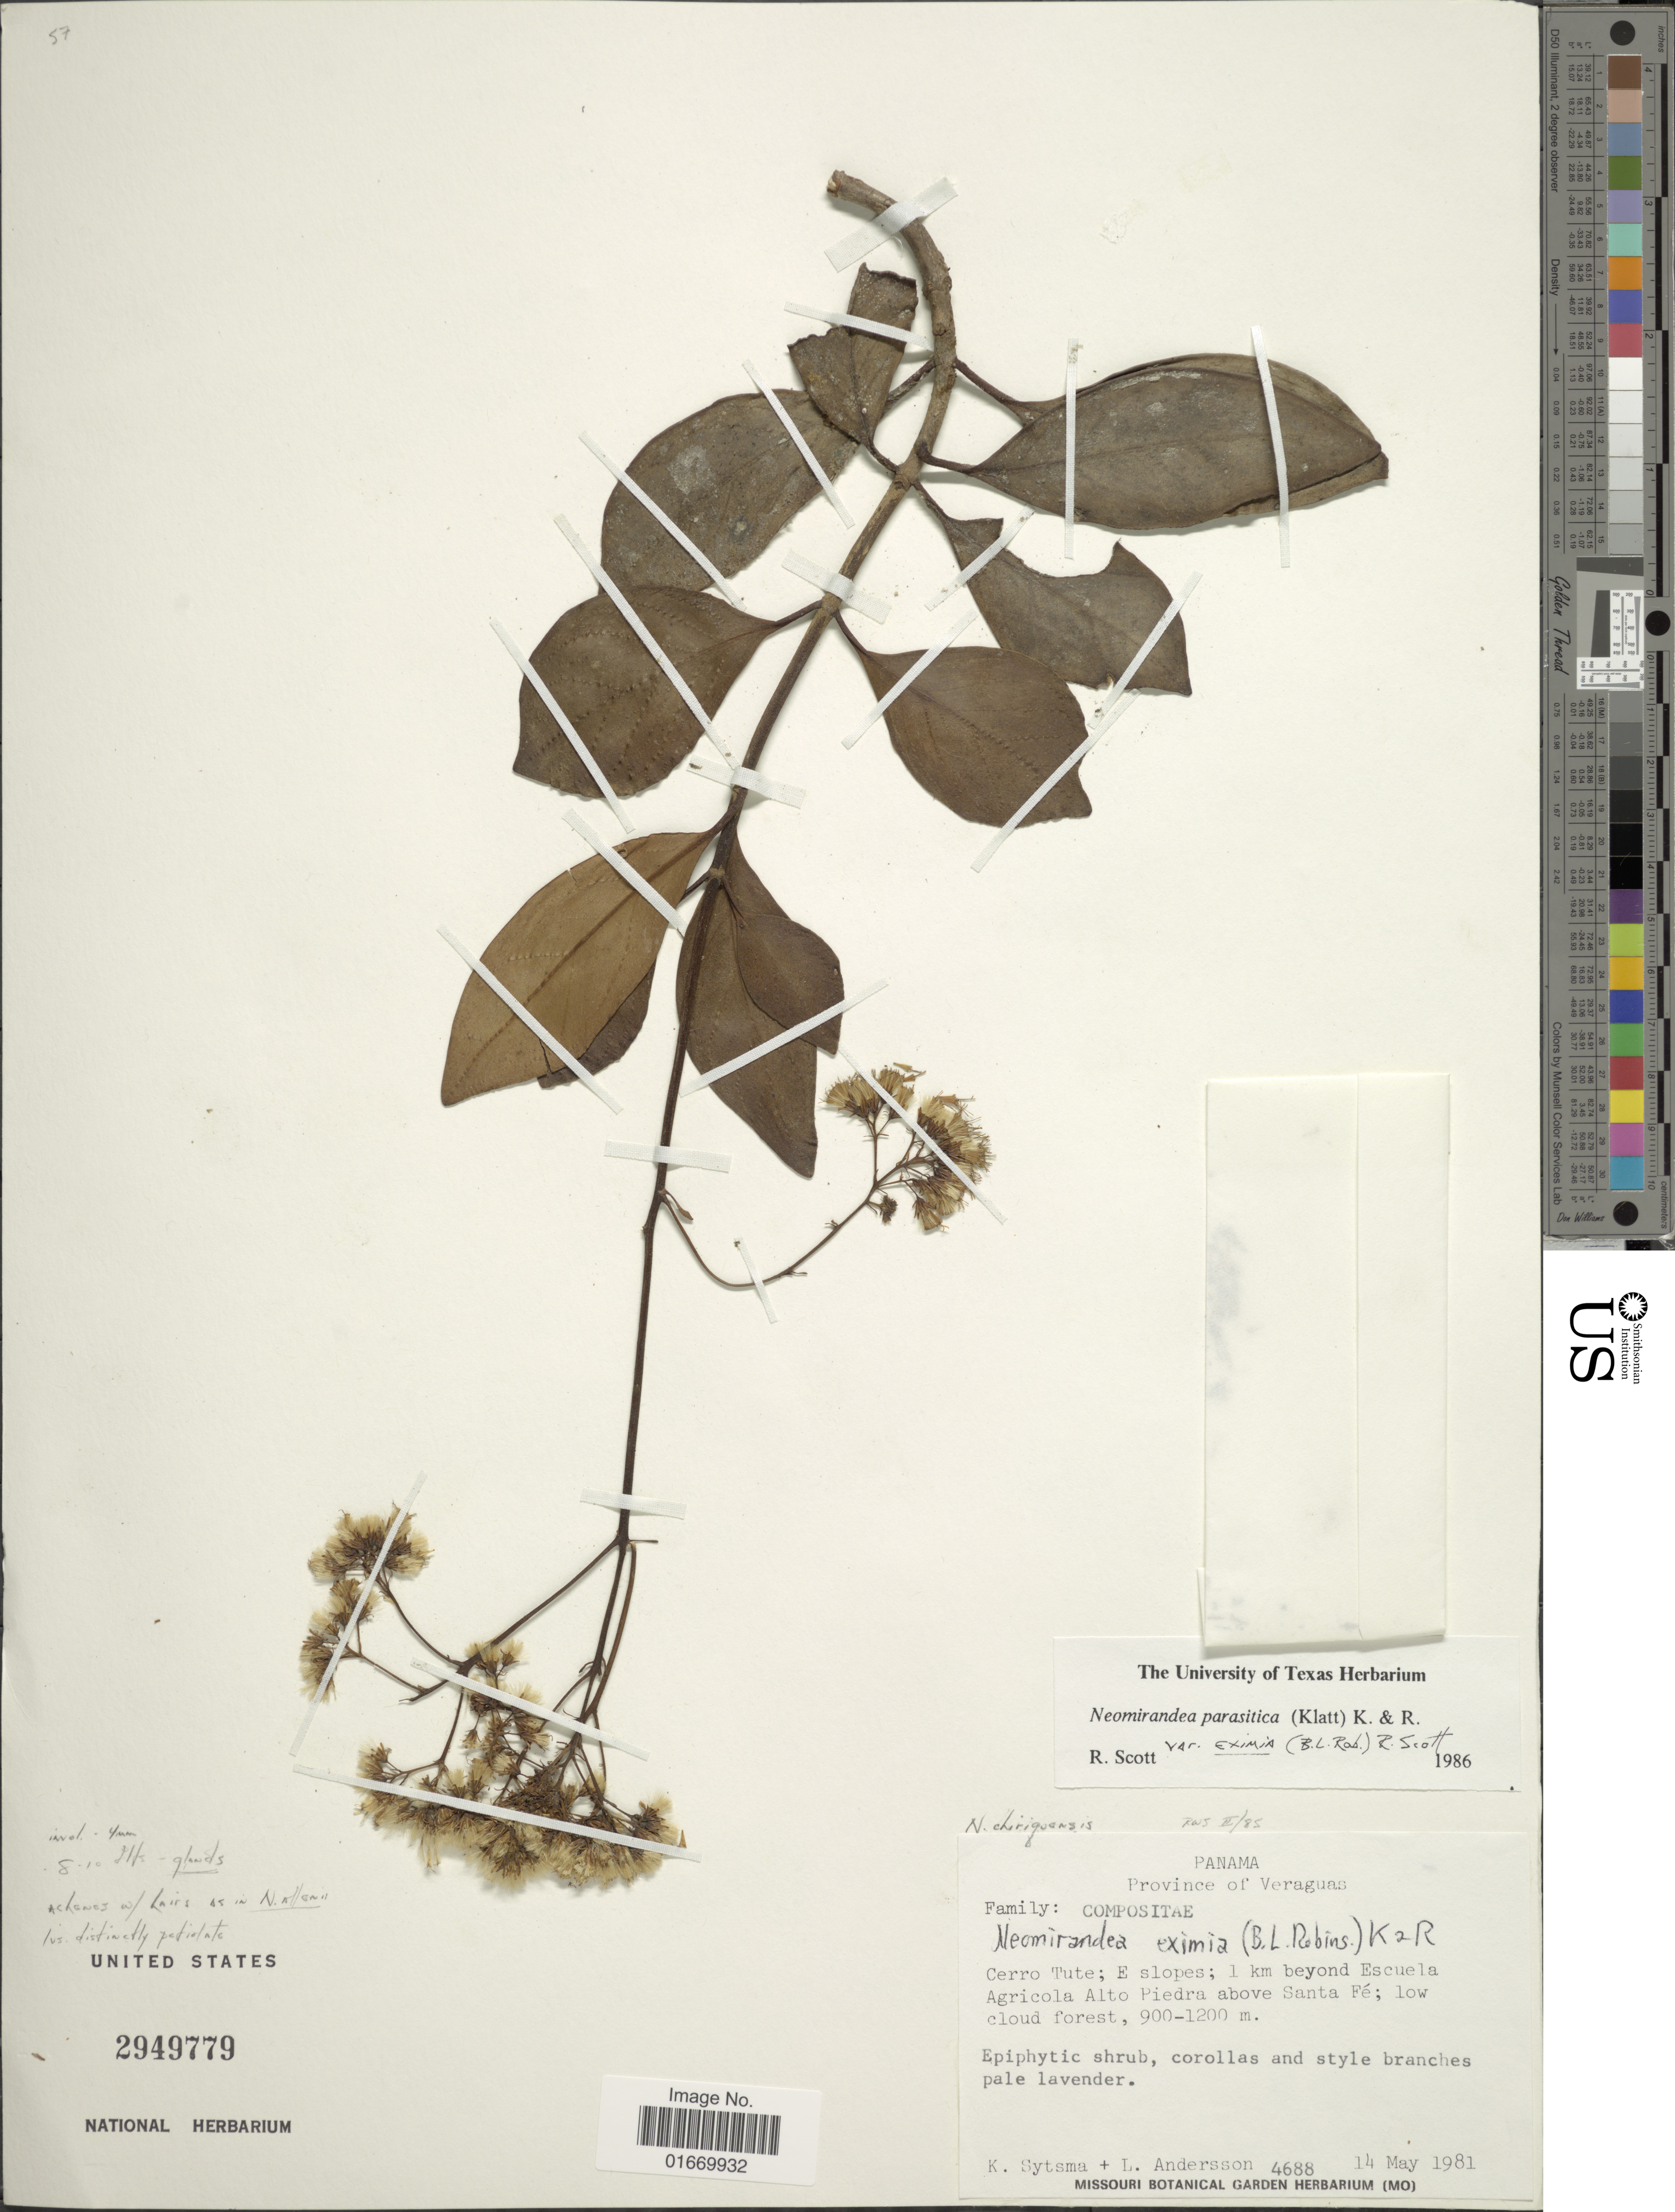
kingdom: Plantae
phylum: Tracheophyta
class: Magnoliopsida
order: Asterales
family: Asteraceae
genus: Neomirandea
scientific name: Neomirandea eximia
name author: (B.L. Rob.) R.M. King & H. Rob.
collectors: K. J. Sytsma & L. Andersson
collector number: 4688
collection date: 1981-05-14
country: Panama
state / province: Veraguas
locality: Cerro Tute, E slope, 1 km beyond Escuela Agricola Alto Piedra above Sante Fe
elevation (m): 900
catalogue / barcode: US 2949779